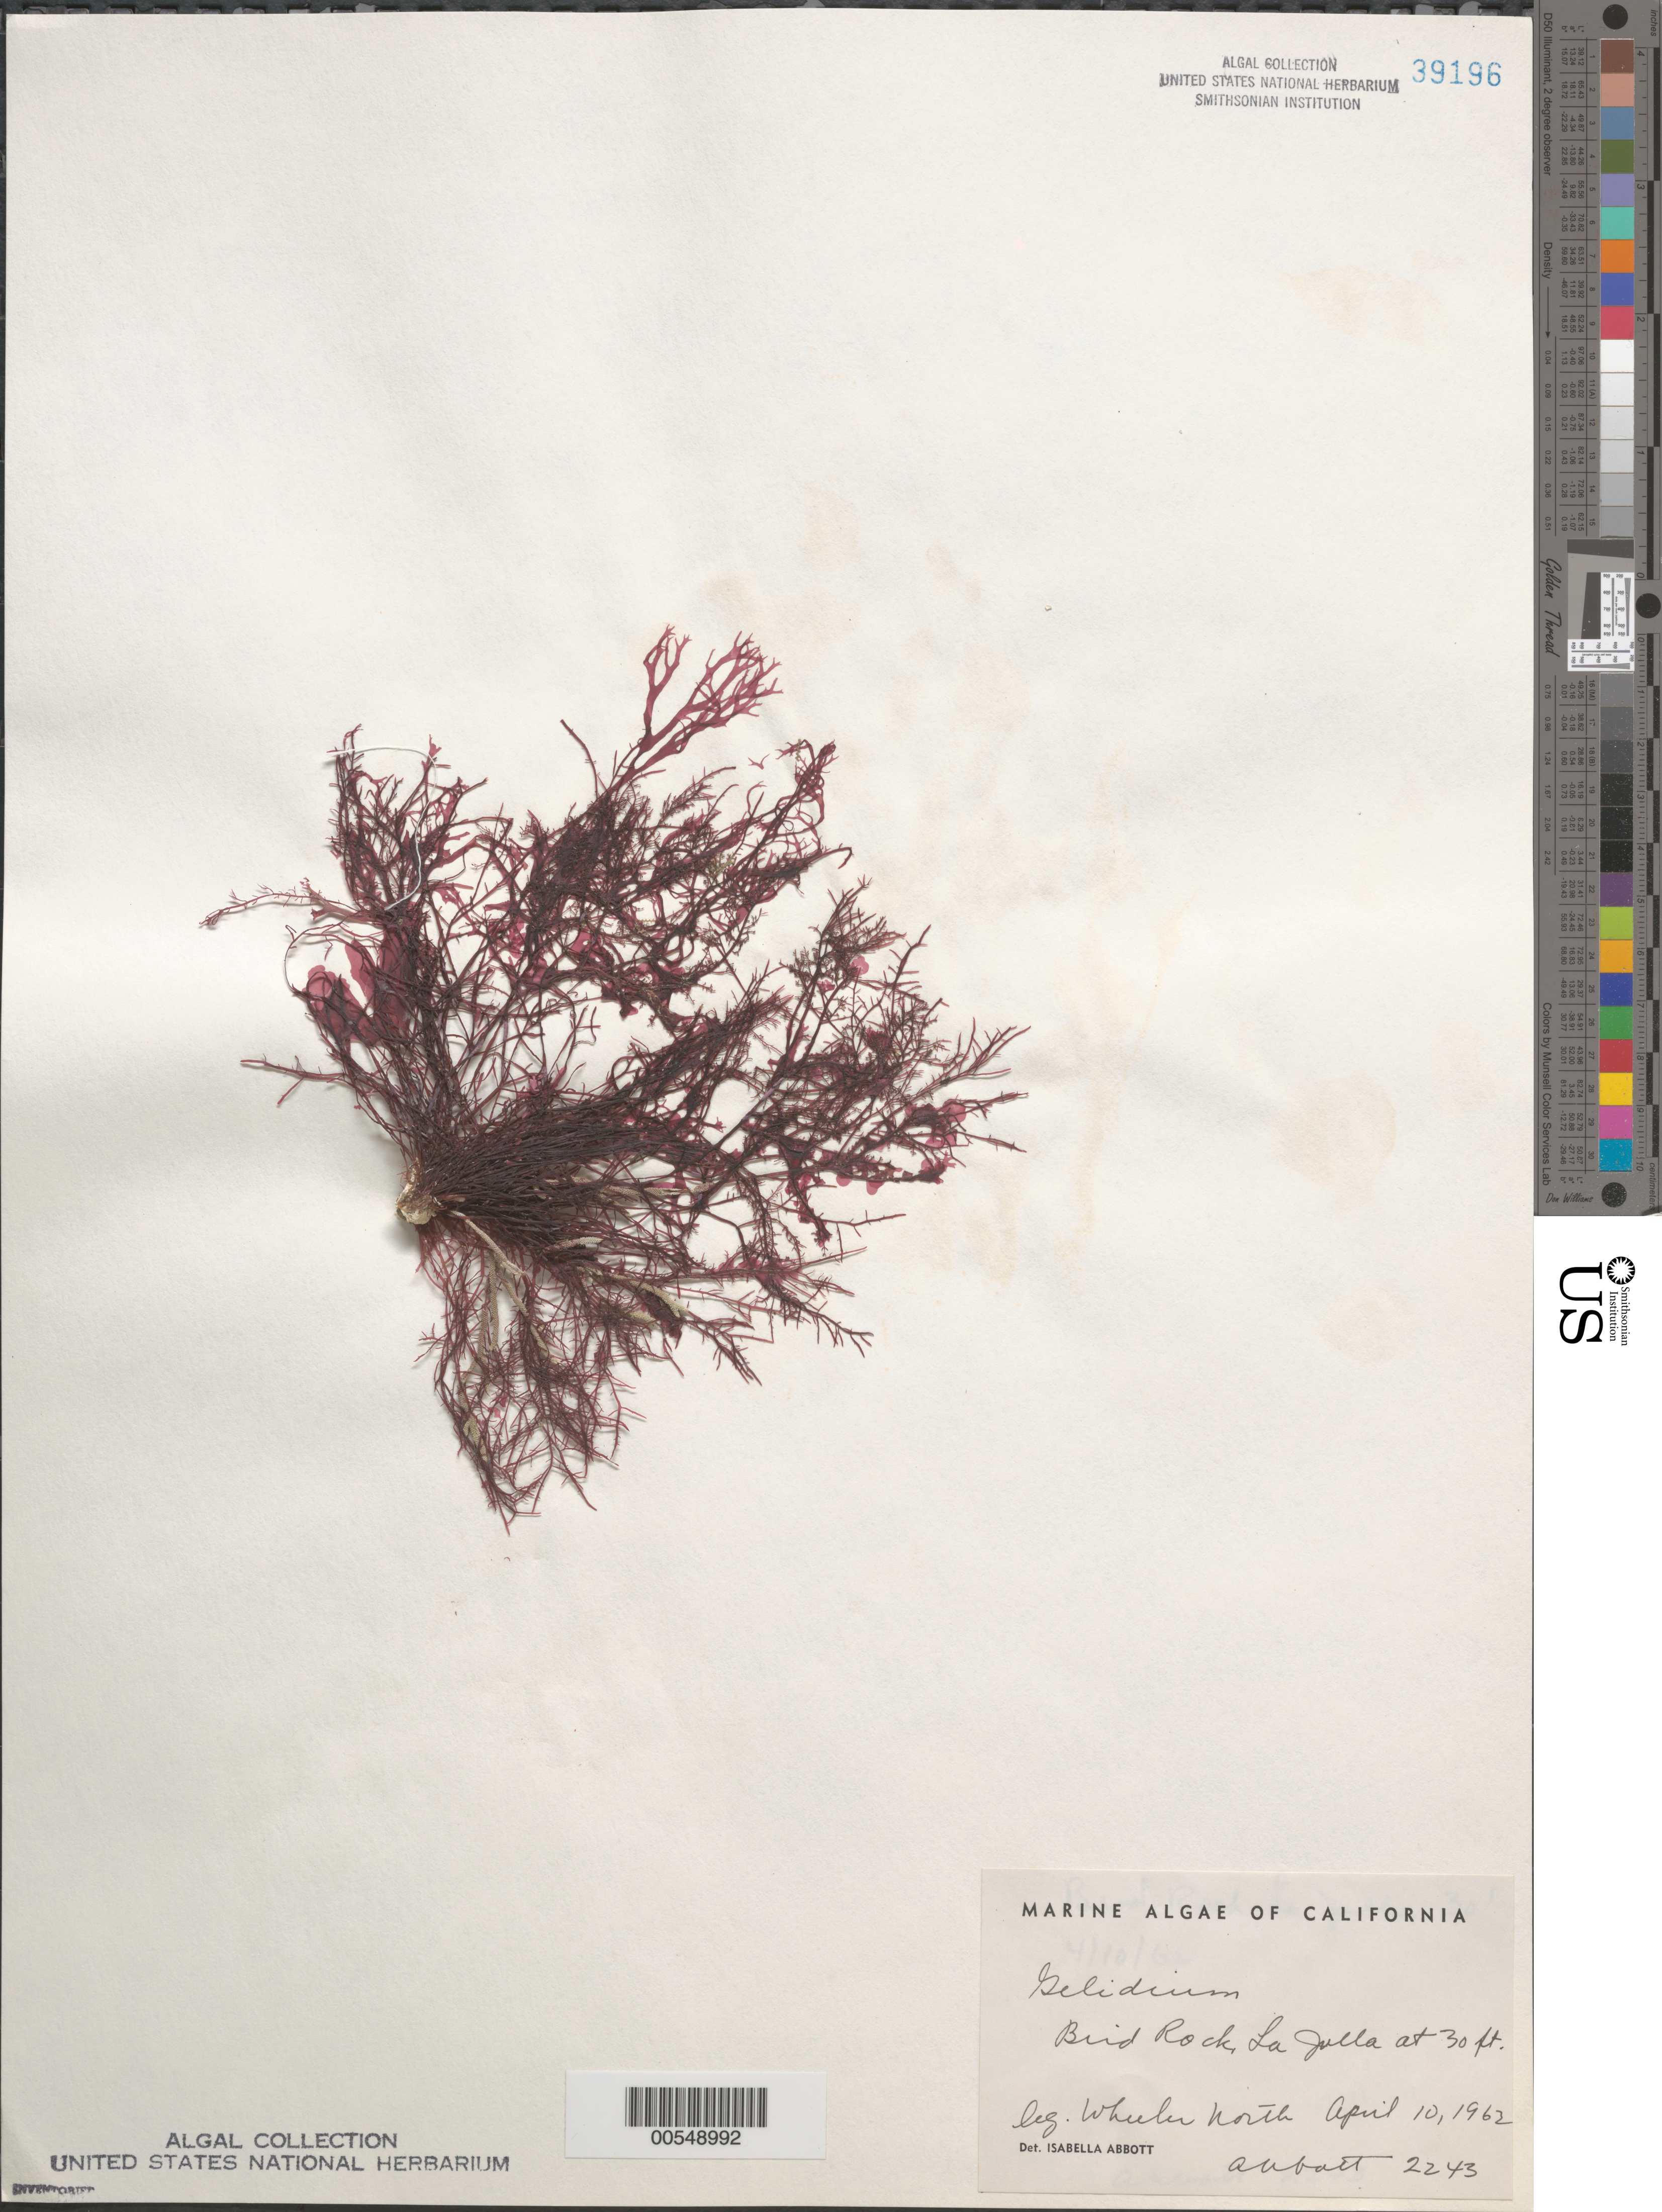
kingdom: Plantae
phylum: Rhodophyta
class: Florideophyceae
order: Gelidiales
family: Gelidiaceae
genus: Gelidium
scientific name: Gelidium sp.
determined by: Abbott, Isabella A.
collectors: W. North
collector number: IAA 2243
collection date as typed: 10 Apr 1962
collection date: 1962-04-10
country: United States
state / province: California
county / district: San Diego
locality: Bird Rock, La Jolla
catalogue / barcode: US 39196